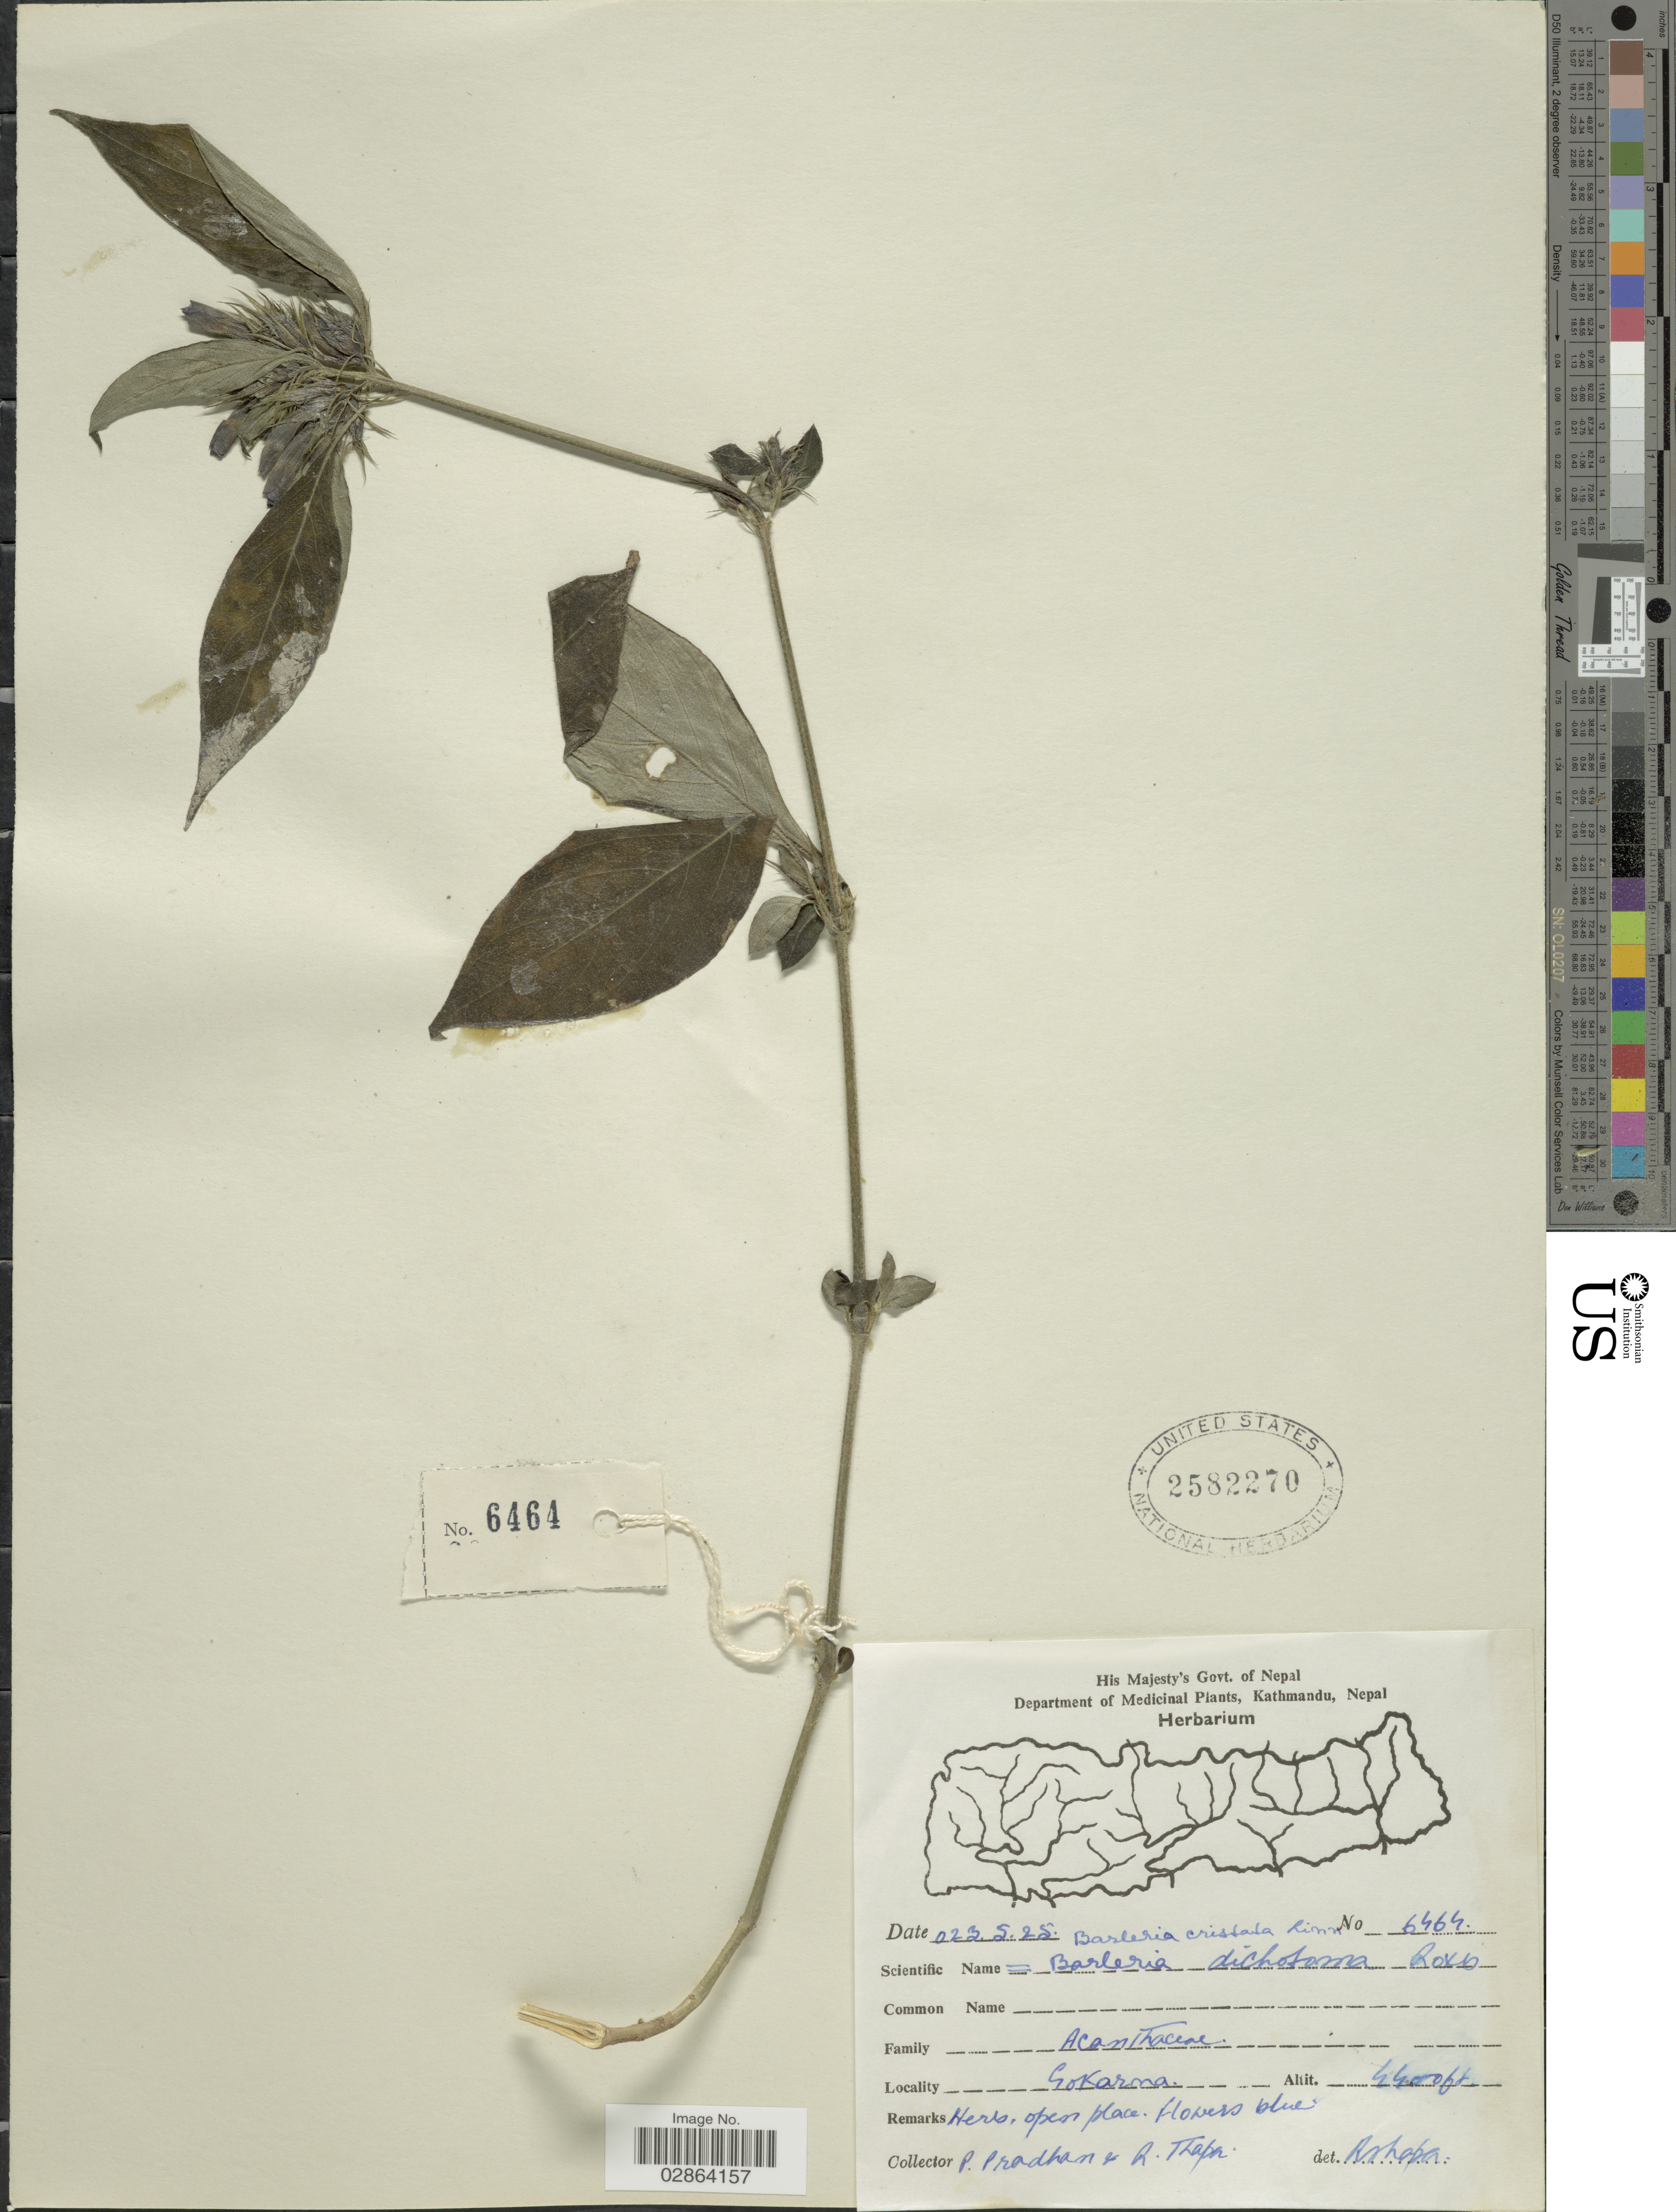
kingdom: Plantae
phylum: Tracheophyta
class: Magnoliopsida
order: Lamiales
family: Acanthaceae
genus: Barleria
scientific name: Barleria cristata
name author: L.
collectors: P. Pradhan & R. Thapa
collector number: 6464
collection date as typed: Transcribed d/m/y: 25/5/23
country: Nepal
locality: Gokarna.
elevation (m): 1341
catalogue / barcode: US 2582270